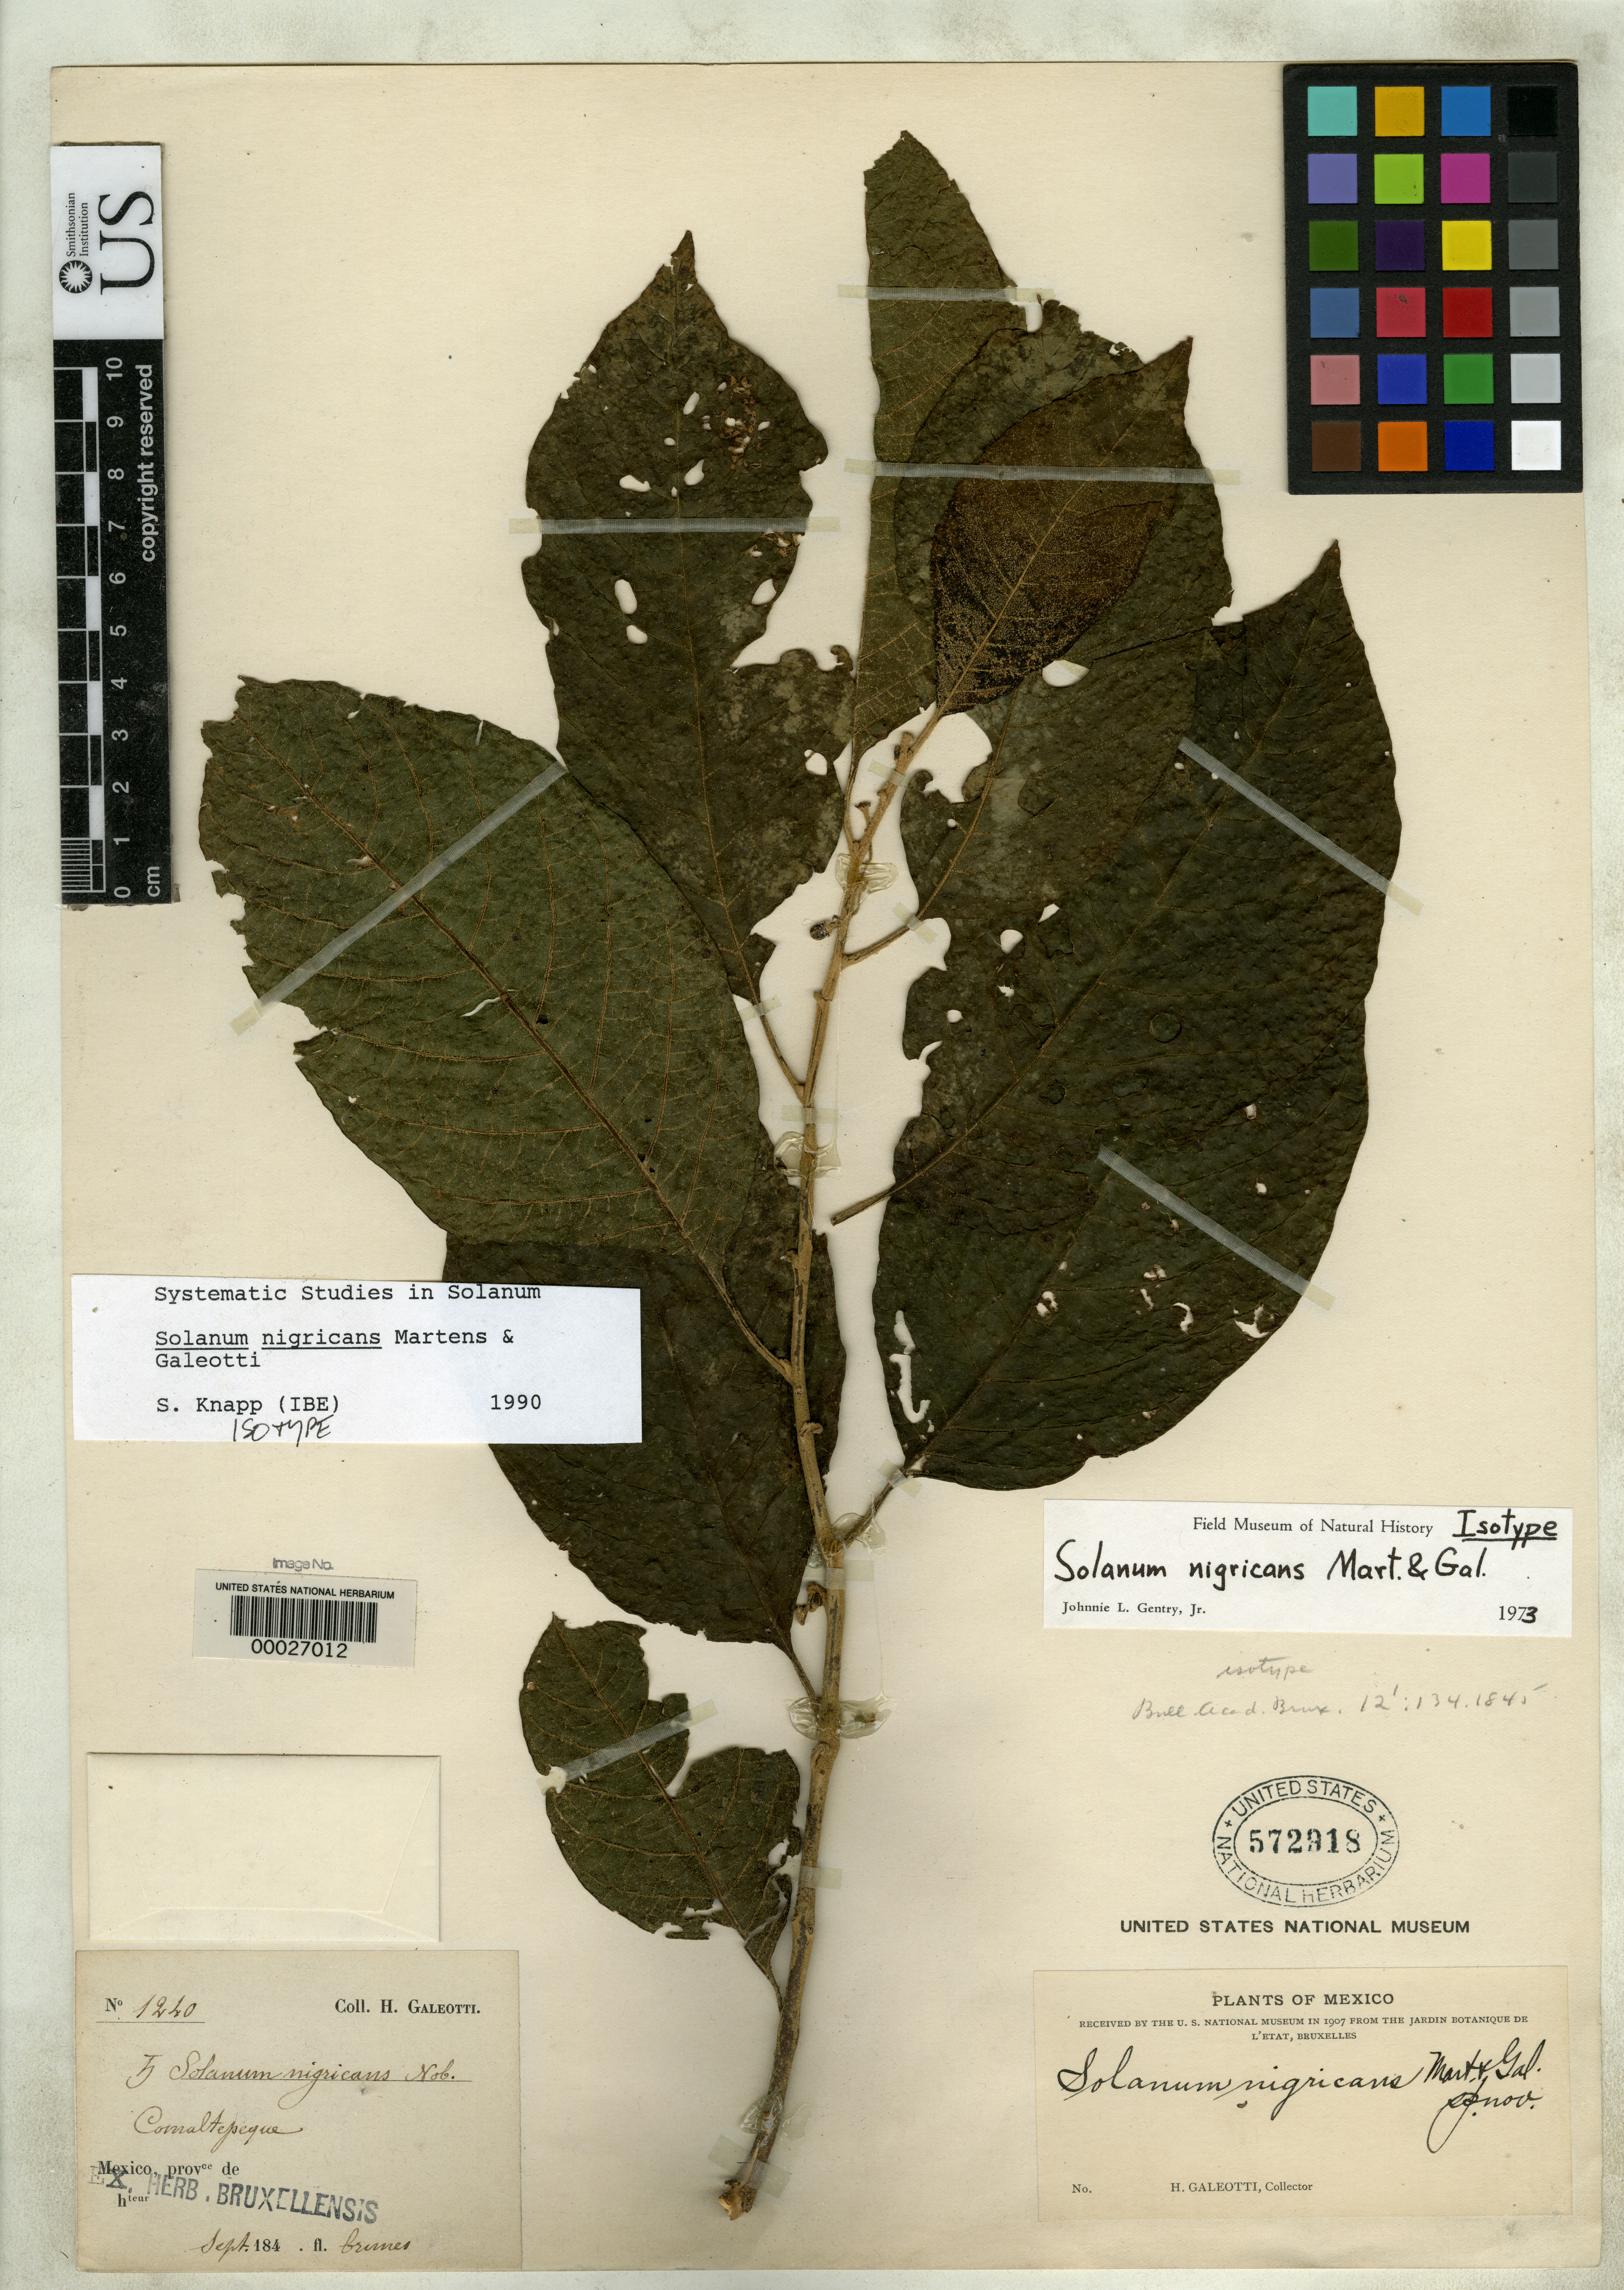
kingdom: Plantae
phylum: Tracheophyta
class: Magnoliopsida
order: Solanales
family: Solanaceae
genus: Solanum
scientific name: Solanum nigricans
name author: M. Martens & Galeotti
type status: Isotype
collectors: H. G. Galeotti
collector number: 1240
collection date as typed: Sep 184-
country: Mexico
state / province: Oaxaca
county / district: San Juan Comaltepec / Santiago Comaltepec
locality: Comaltepeque.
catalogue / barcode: US 572918